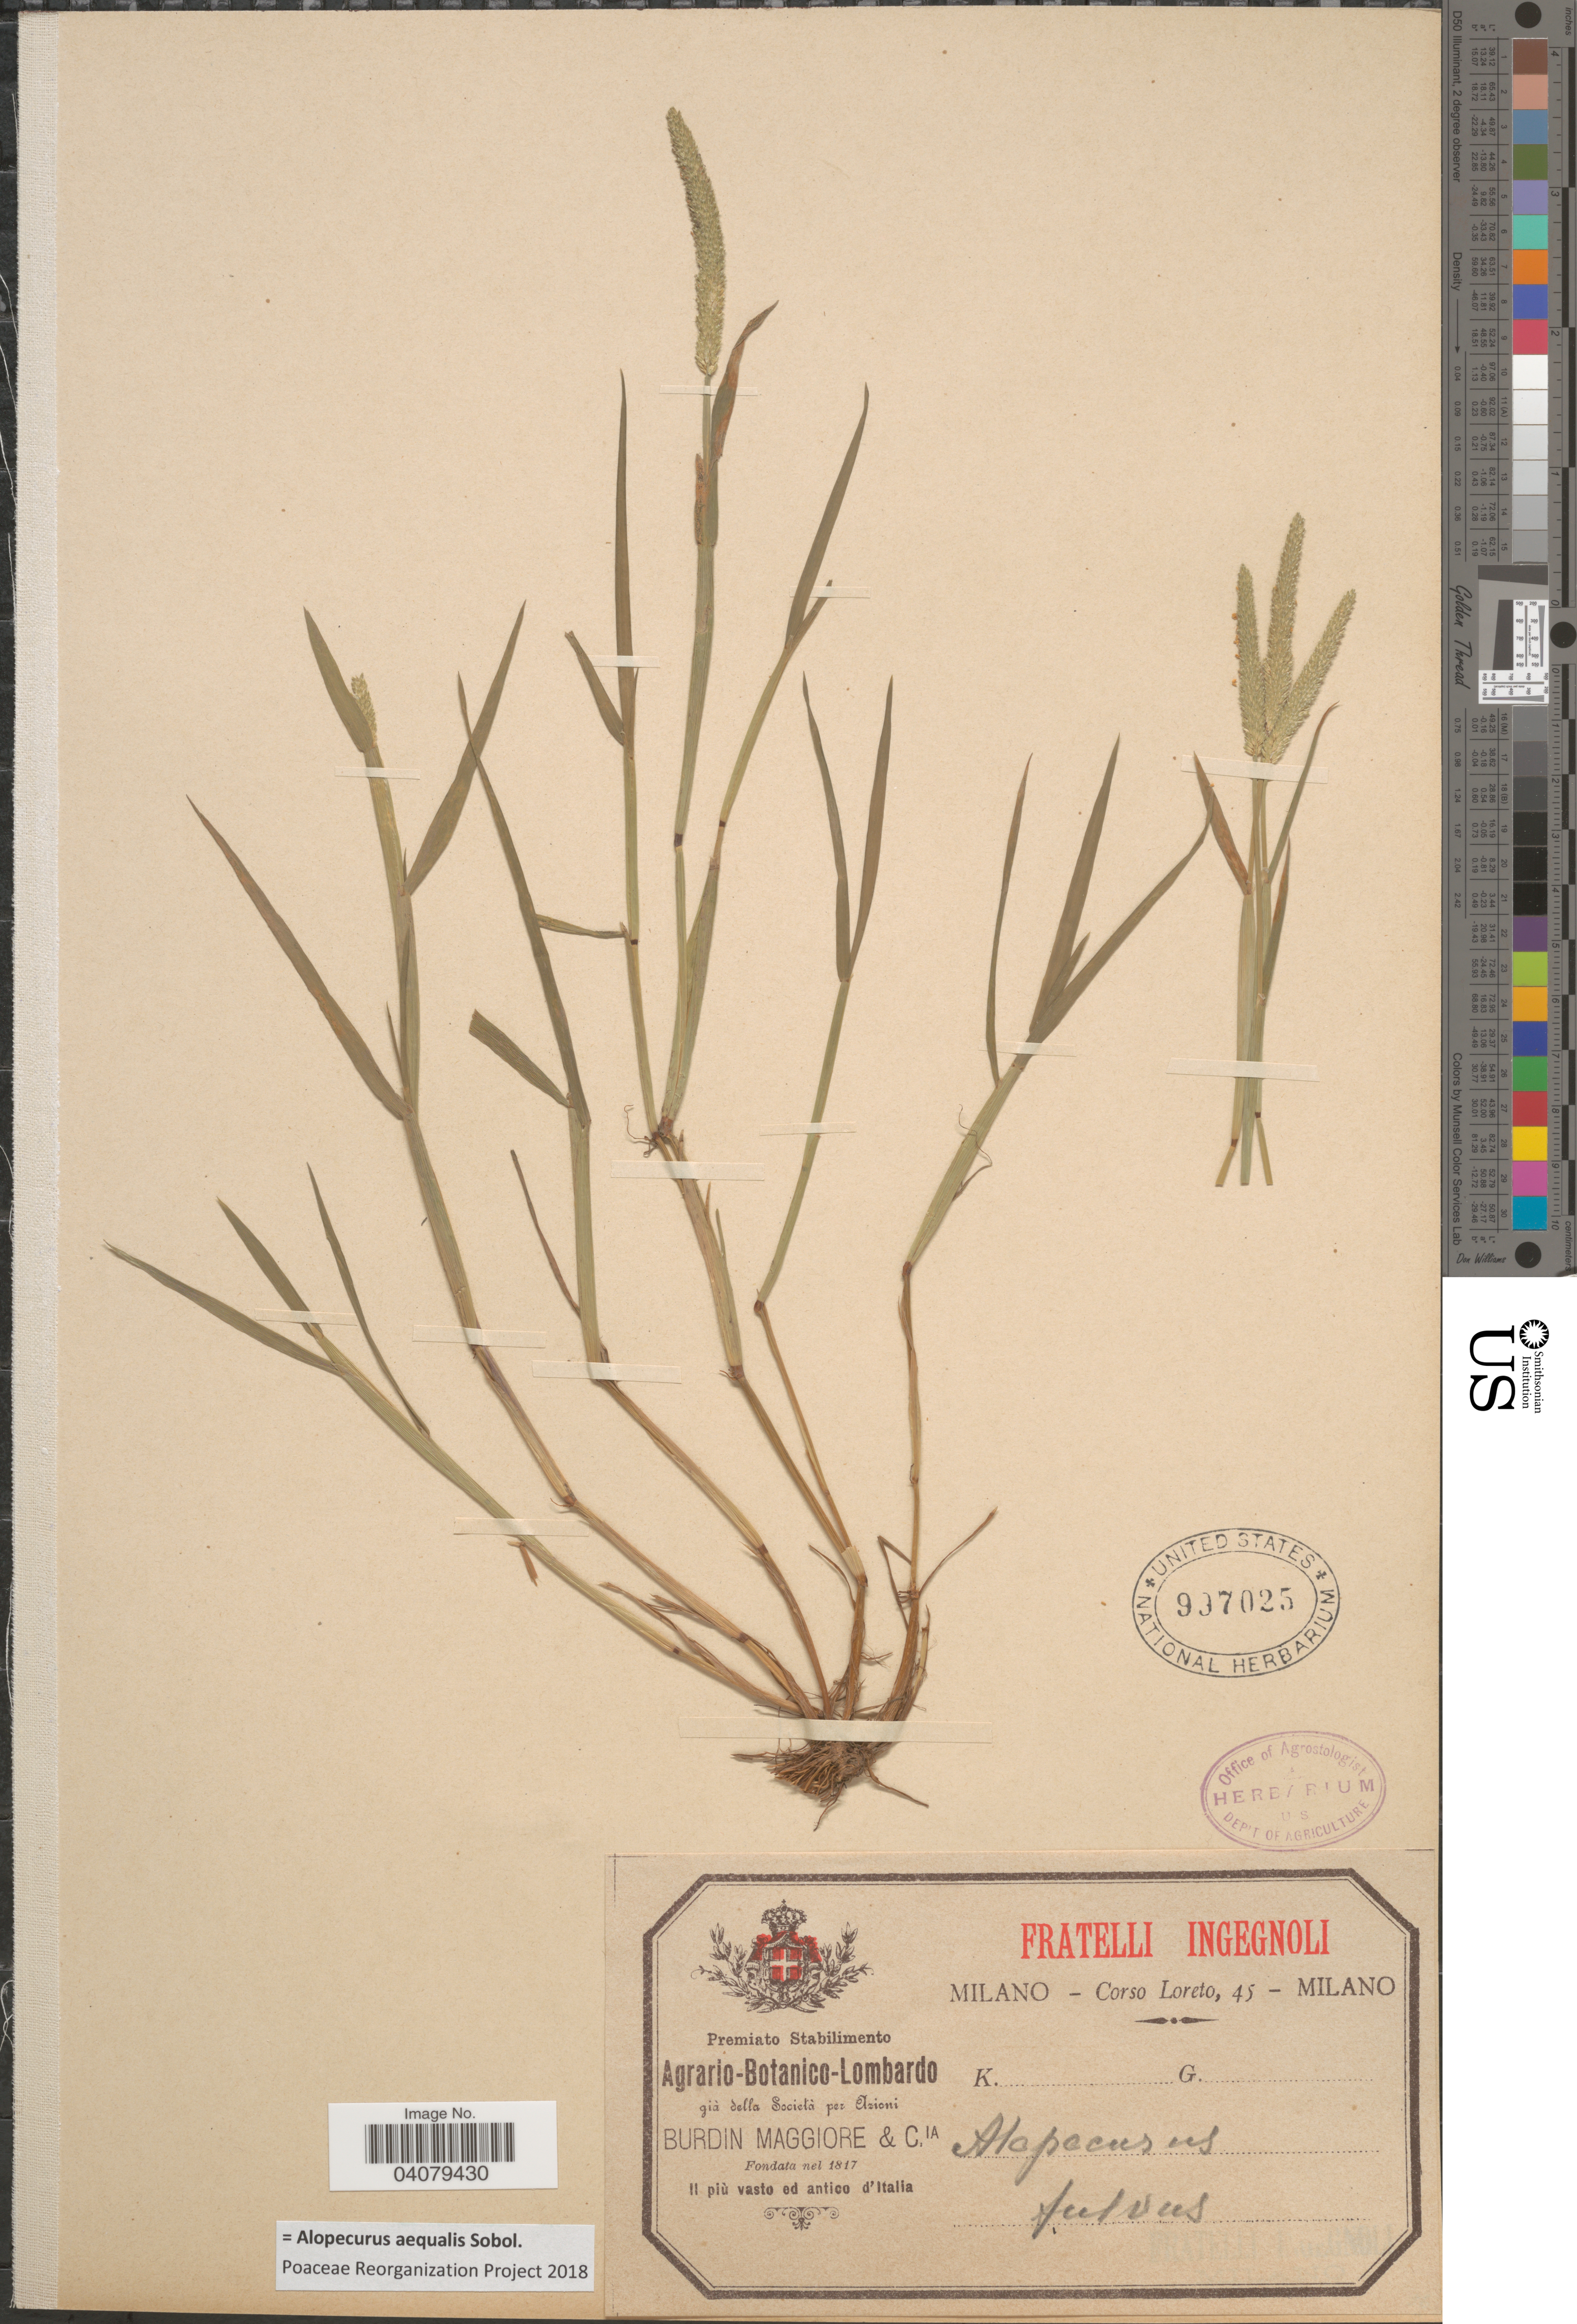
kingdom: Plantae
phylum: Tracheophyta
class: Liliopsida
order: Poales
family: Poaceae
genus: Alopecurus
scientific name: Alopecurus arundinaceus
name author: Poir.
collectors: Loreto, C.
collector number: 45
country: Italy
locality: II piú vasto ed antico d'Italia.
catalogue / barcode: US 997025